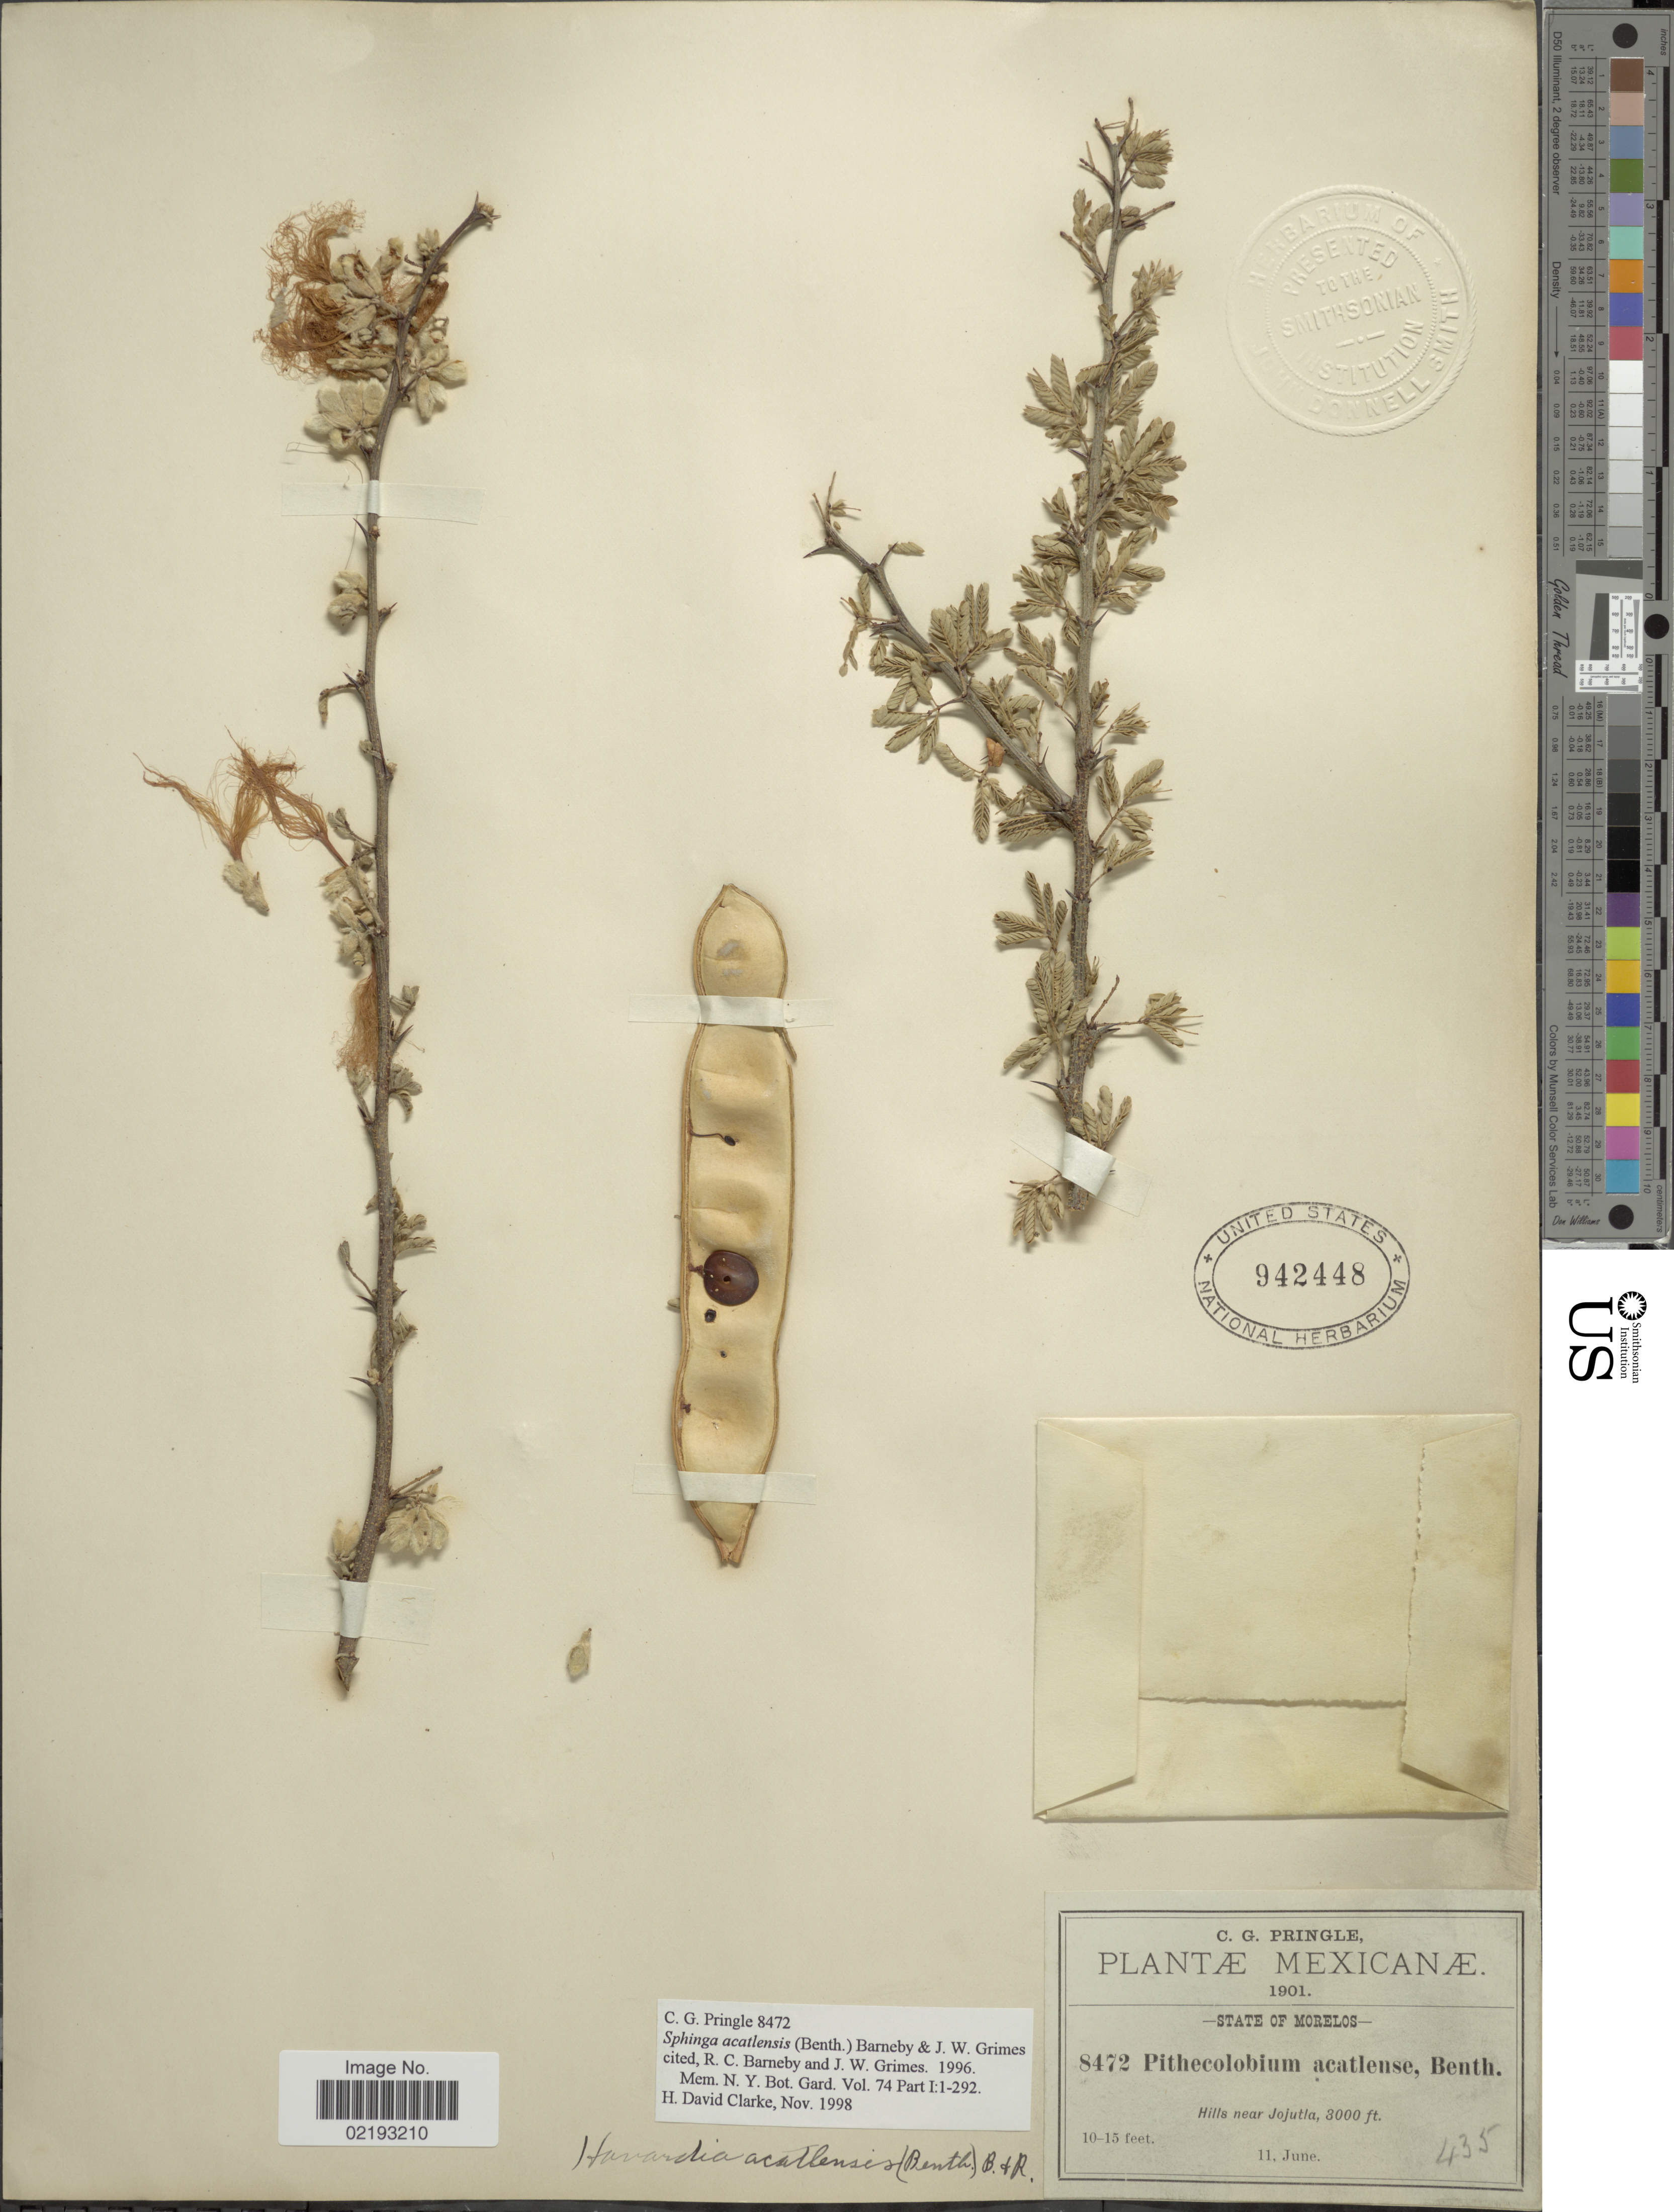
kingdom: Plantae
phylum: Tracheophyta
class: Magnoliopsida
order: Fabales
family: Fabaceae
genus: Sphinga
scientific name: Sphinga acatlensis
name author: (Benth.) Barneby & J.W. Grimes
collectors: C. G. Pringle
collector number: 8472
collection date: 1901-06-11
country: Mexico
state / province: Morelos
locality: Hills near Jojutla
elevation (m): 914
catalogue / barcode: US 942448